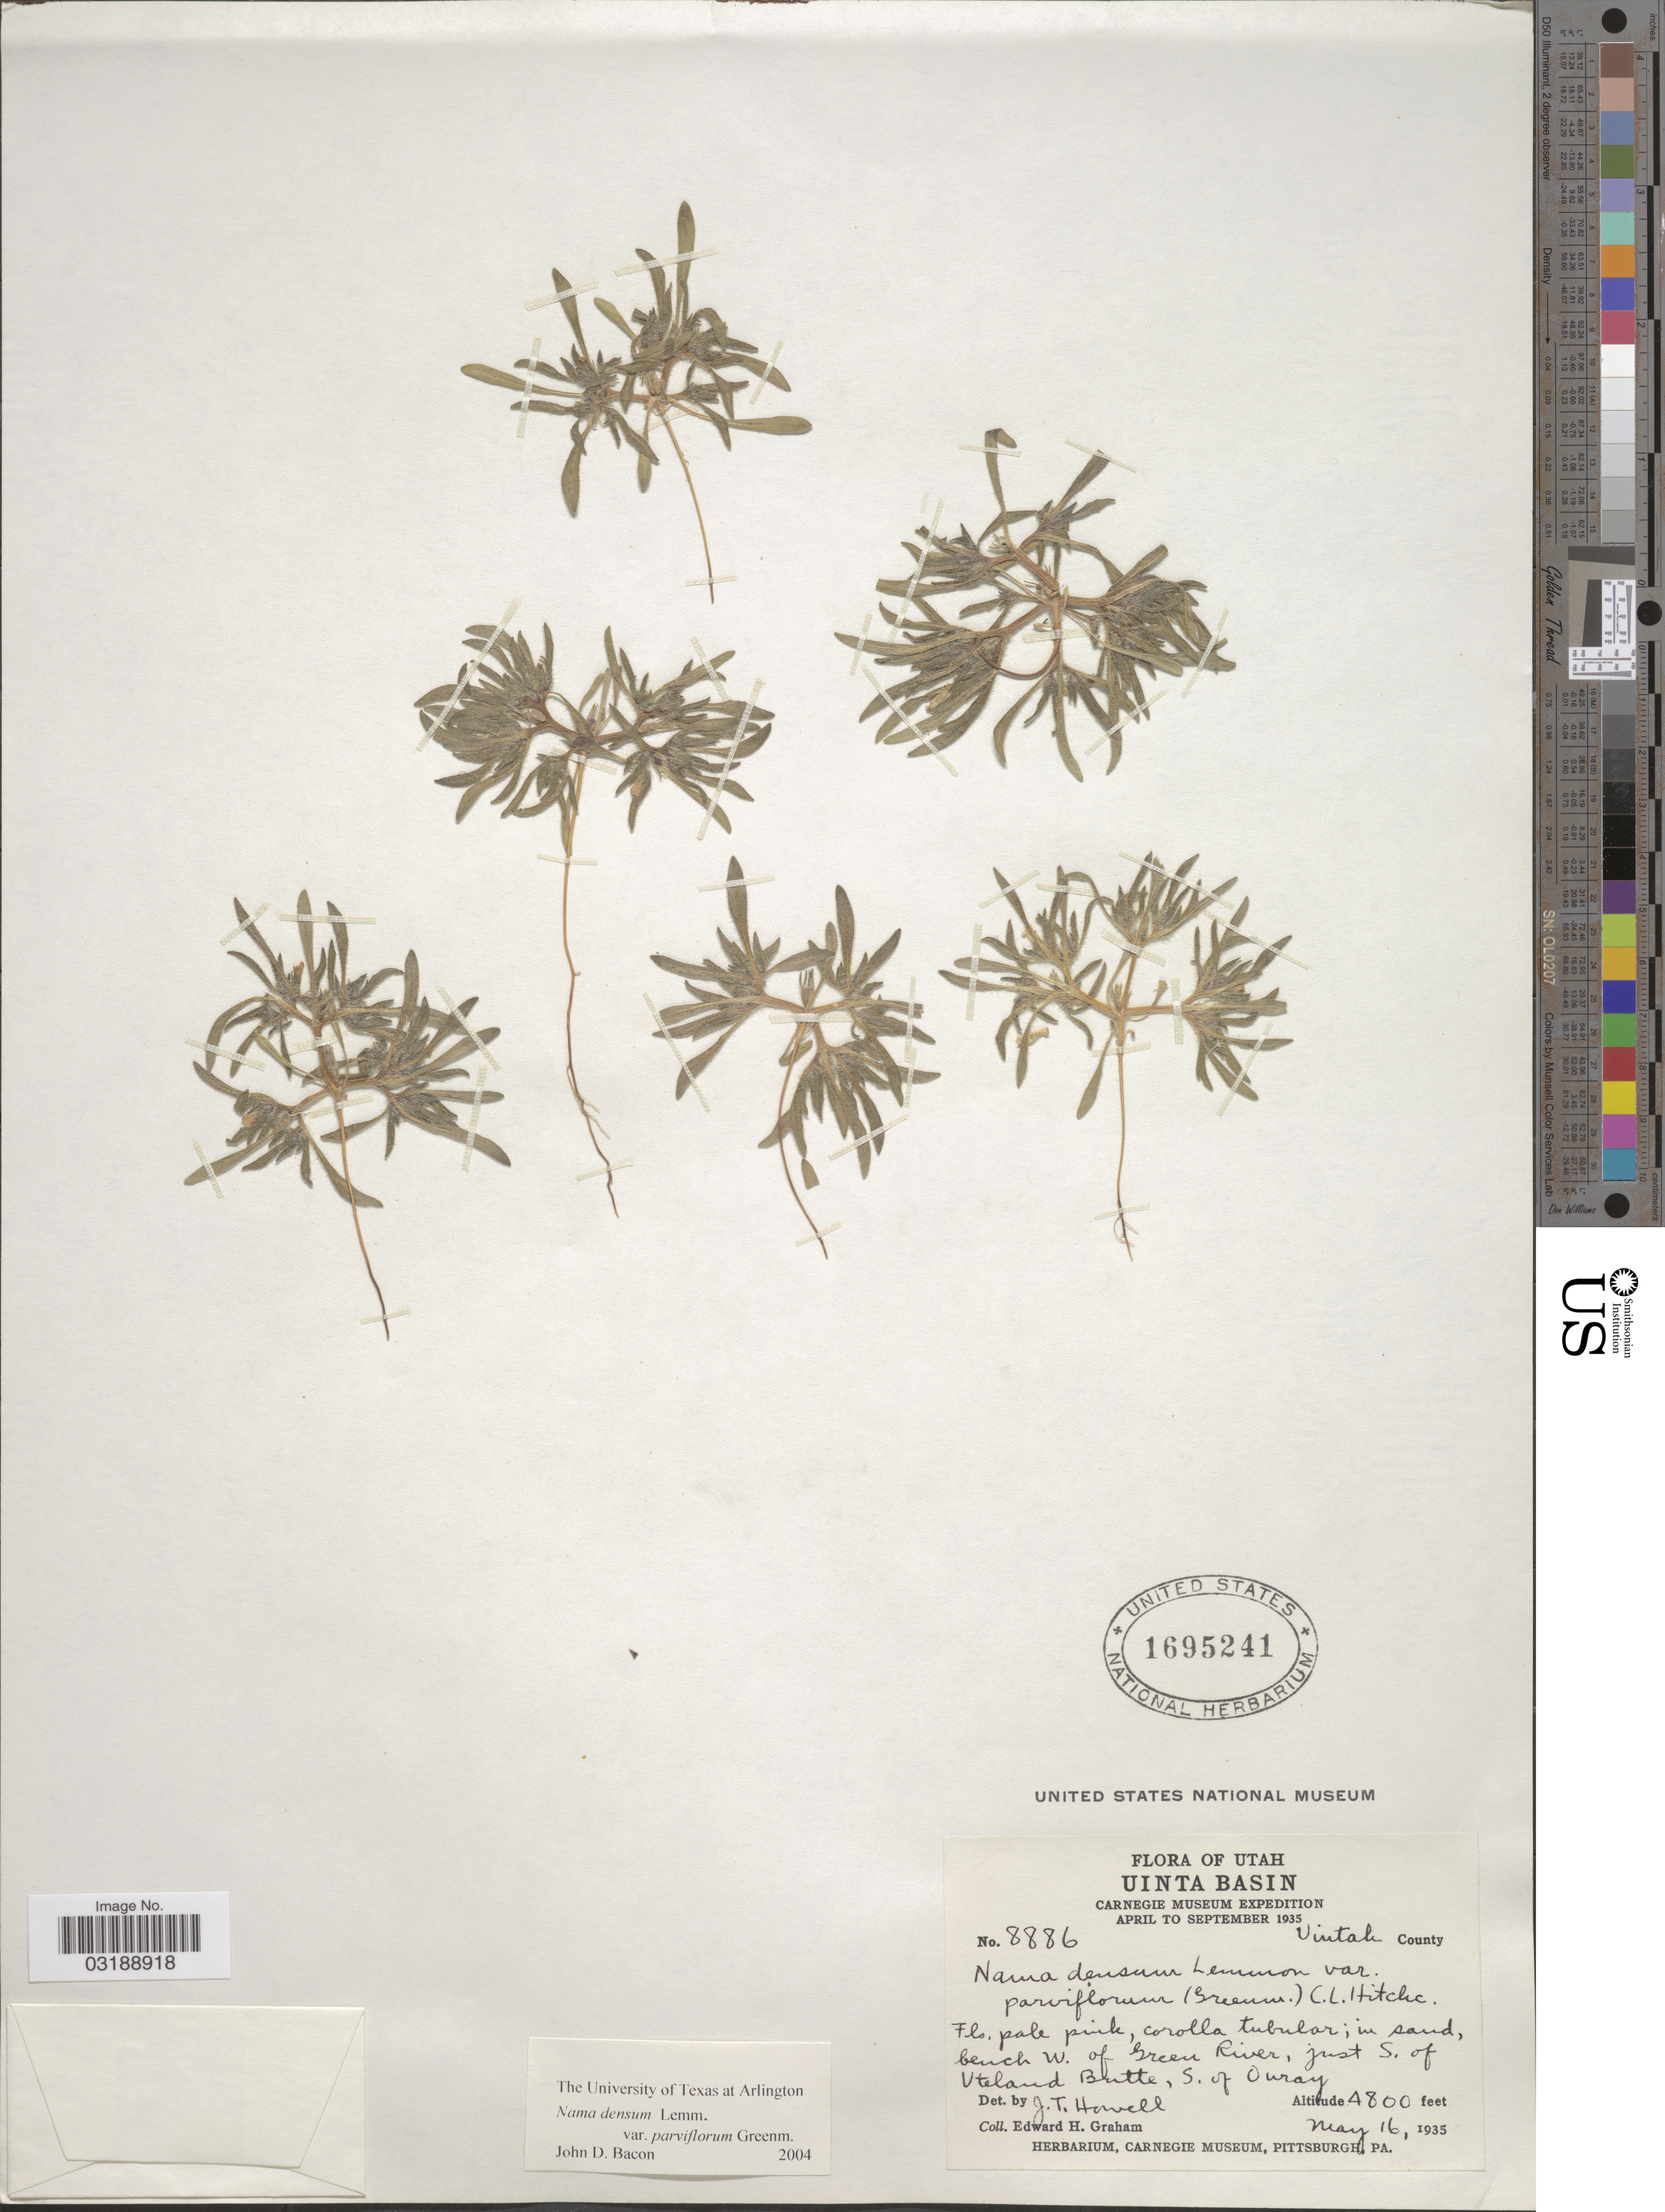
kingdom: Plantae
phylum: Tracheophyta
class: Magnoliopsida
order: Boraginales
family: Namaceae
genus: Nama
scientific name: Nama densa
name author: Lemmon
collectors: E. A. Graham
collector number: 8886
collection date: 1935-05-16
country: United States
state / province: Utah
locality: Uinta Basin, Uintah County, bench W. of Green River, just S. of Uteland Butte, S. of Ouray.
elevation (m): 1463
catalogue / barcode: US 1695241